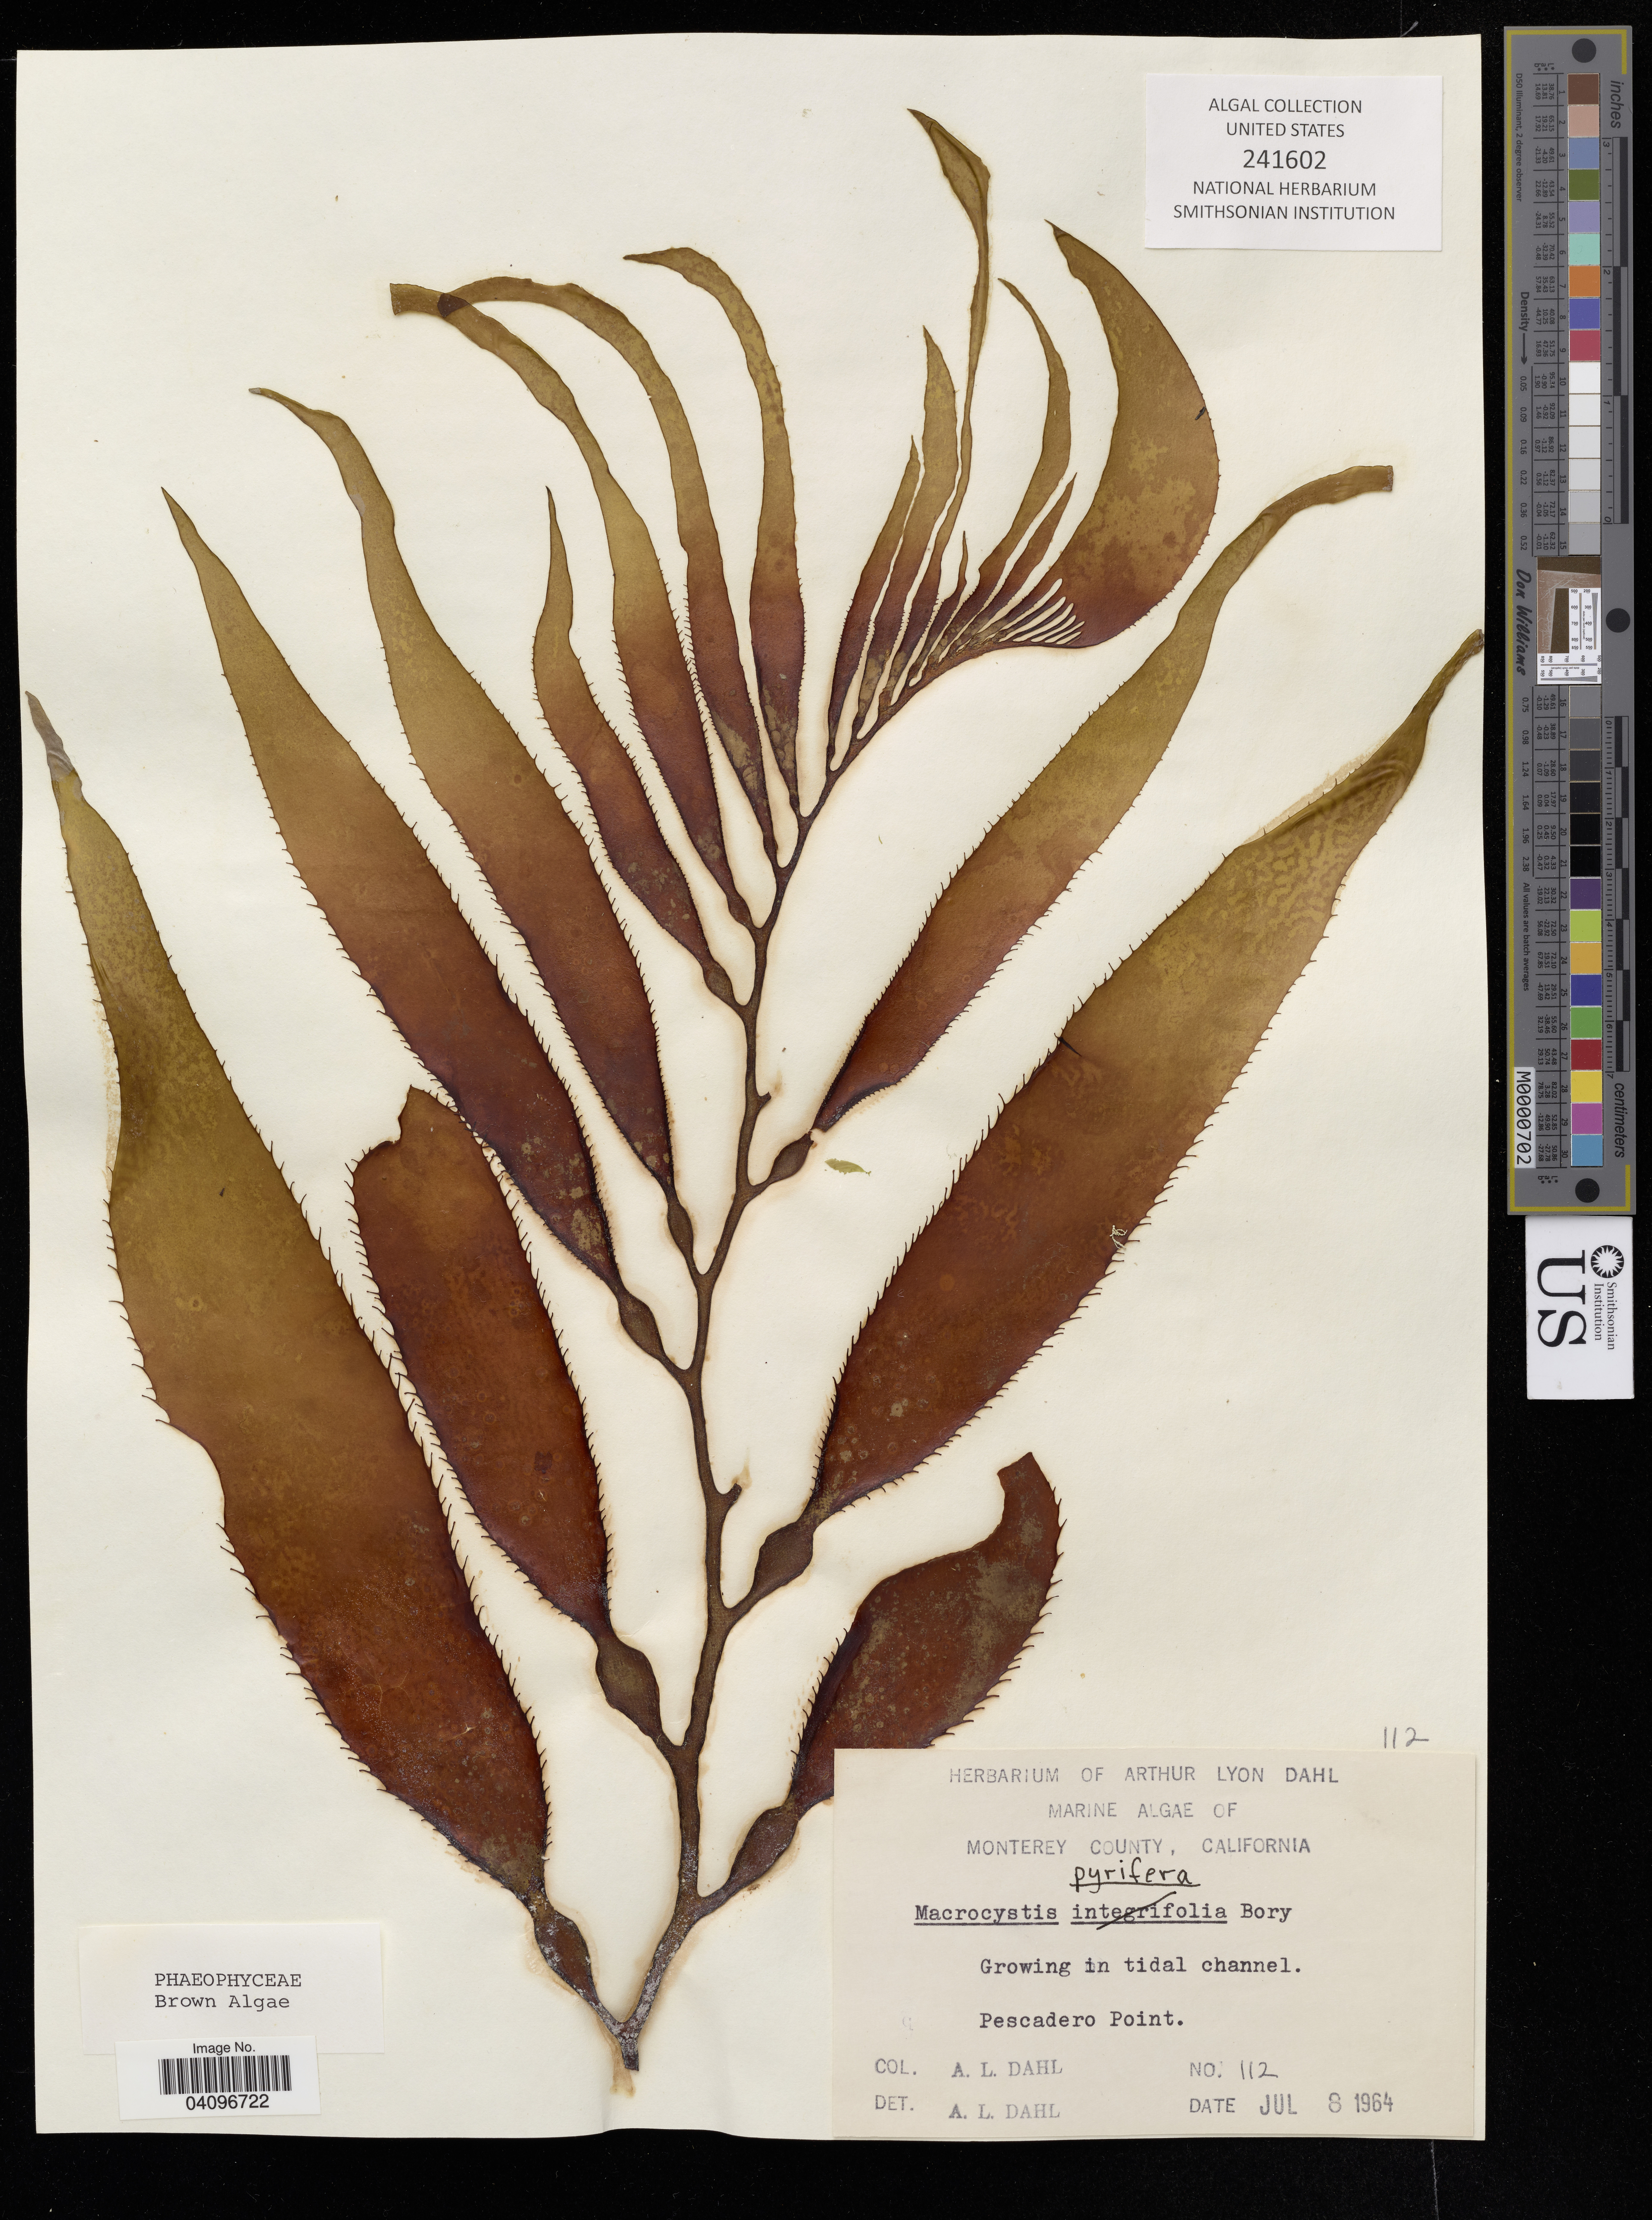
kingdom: Chromista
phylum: Ochrophyta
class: Phaeophyceae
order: Laminariales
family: Laminariaceae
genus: Macrocystis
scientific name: Macrocystis pyrifera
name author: (L.) C. Agardh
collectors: A. Dahl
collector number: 112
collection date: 1964-07-08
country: United States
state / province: California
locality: Monterey County. Pescadero Point.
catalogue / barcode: US 241602